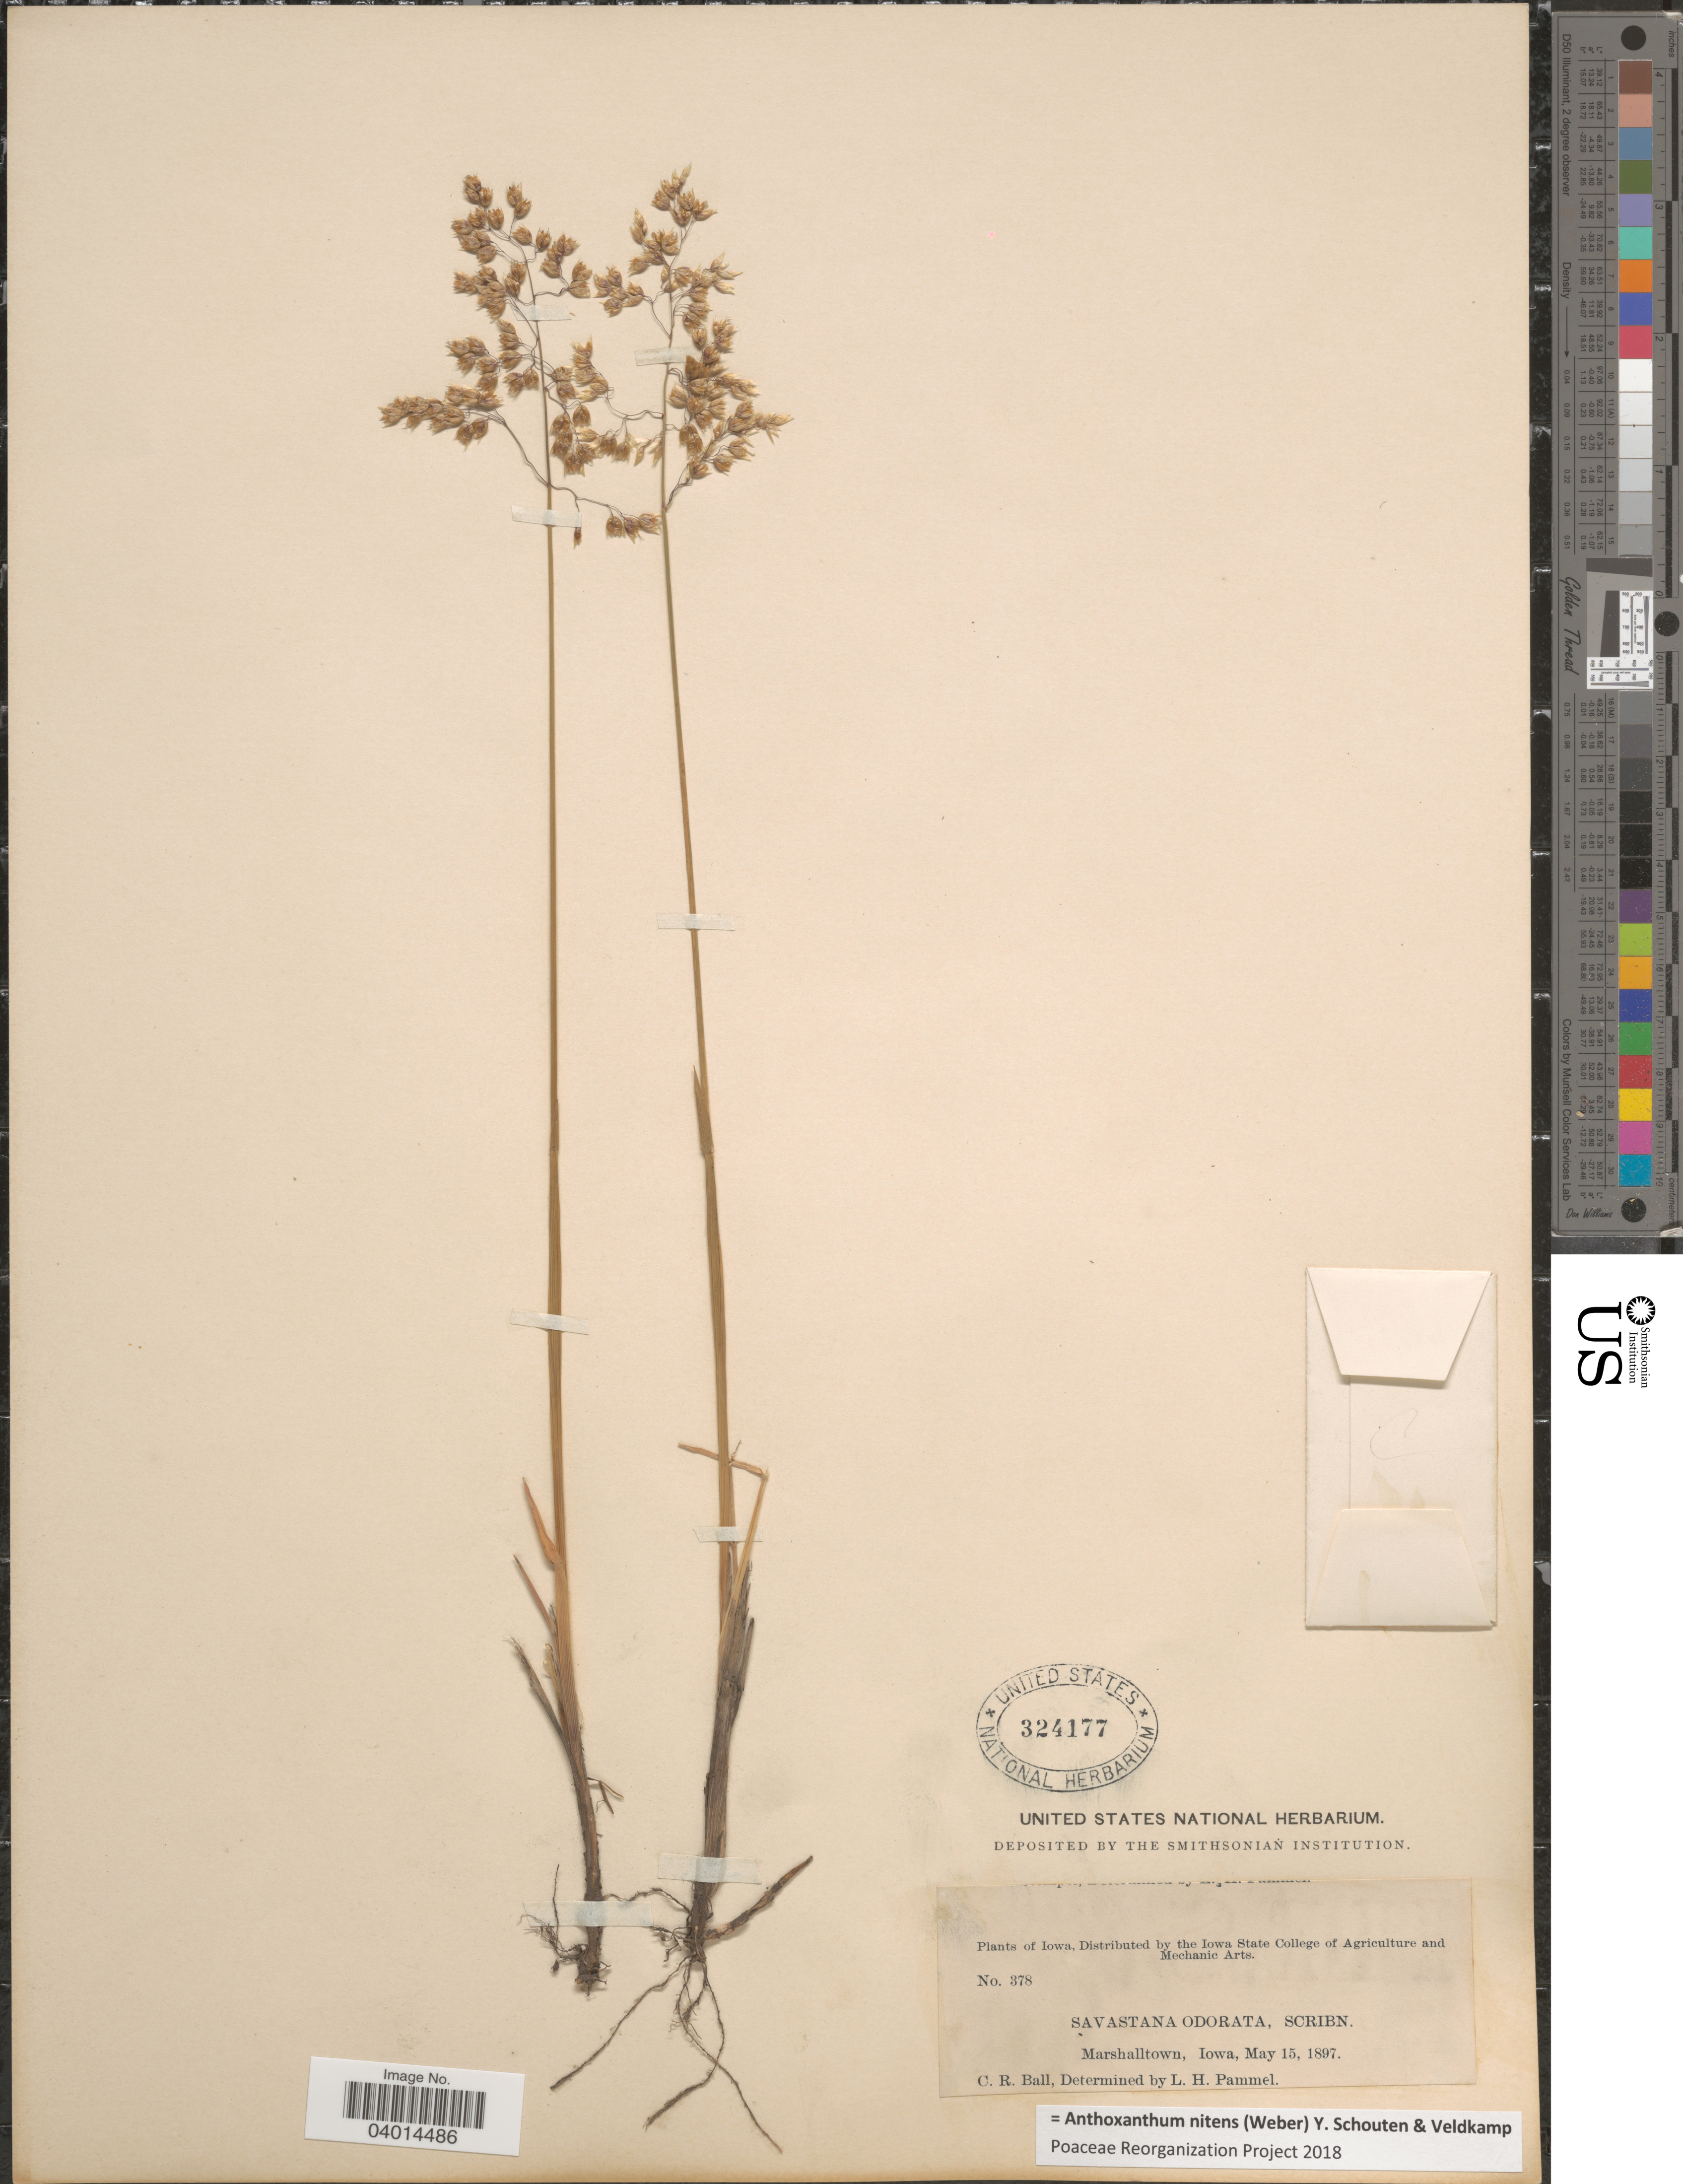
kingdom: Plantae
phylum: Tracheophyta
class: Liliopsida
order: Poales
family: Poaceae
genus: Anthoxanthum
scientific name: Anthoxanthum nitens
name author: (G.H. Weber) R.T.A. Schouten & Veldkamp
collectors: C. R. Ball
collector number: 378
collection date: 1897-05-15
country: United States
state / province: Iowa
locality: Marshalltown.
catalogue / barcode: US 324177